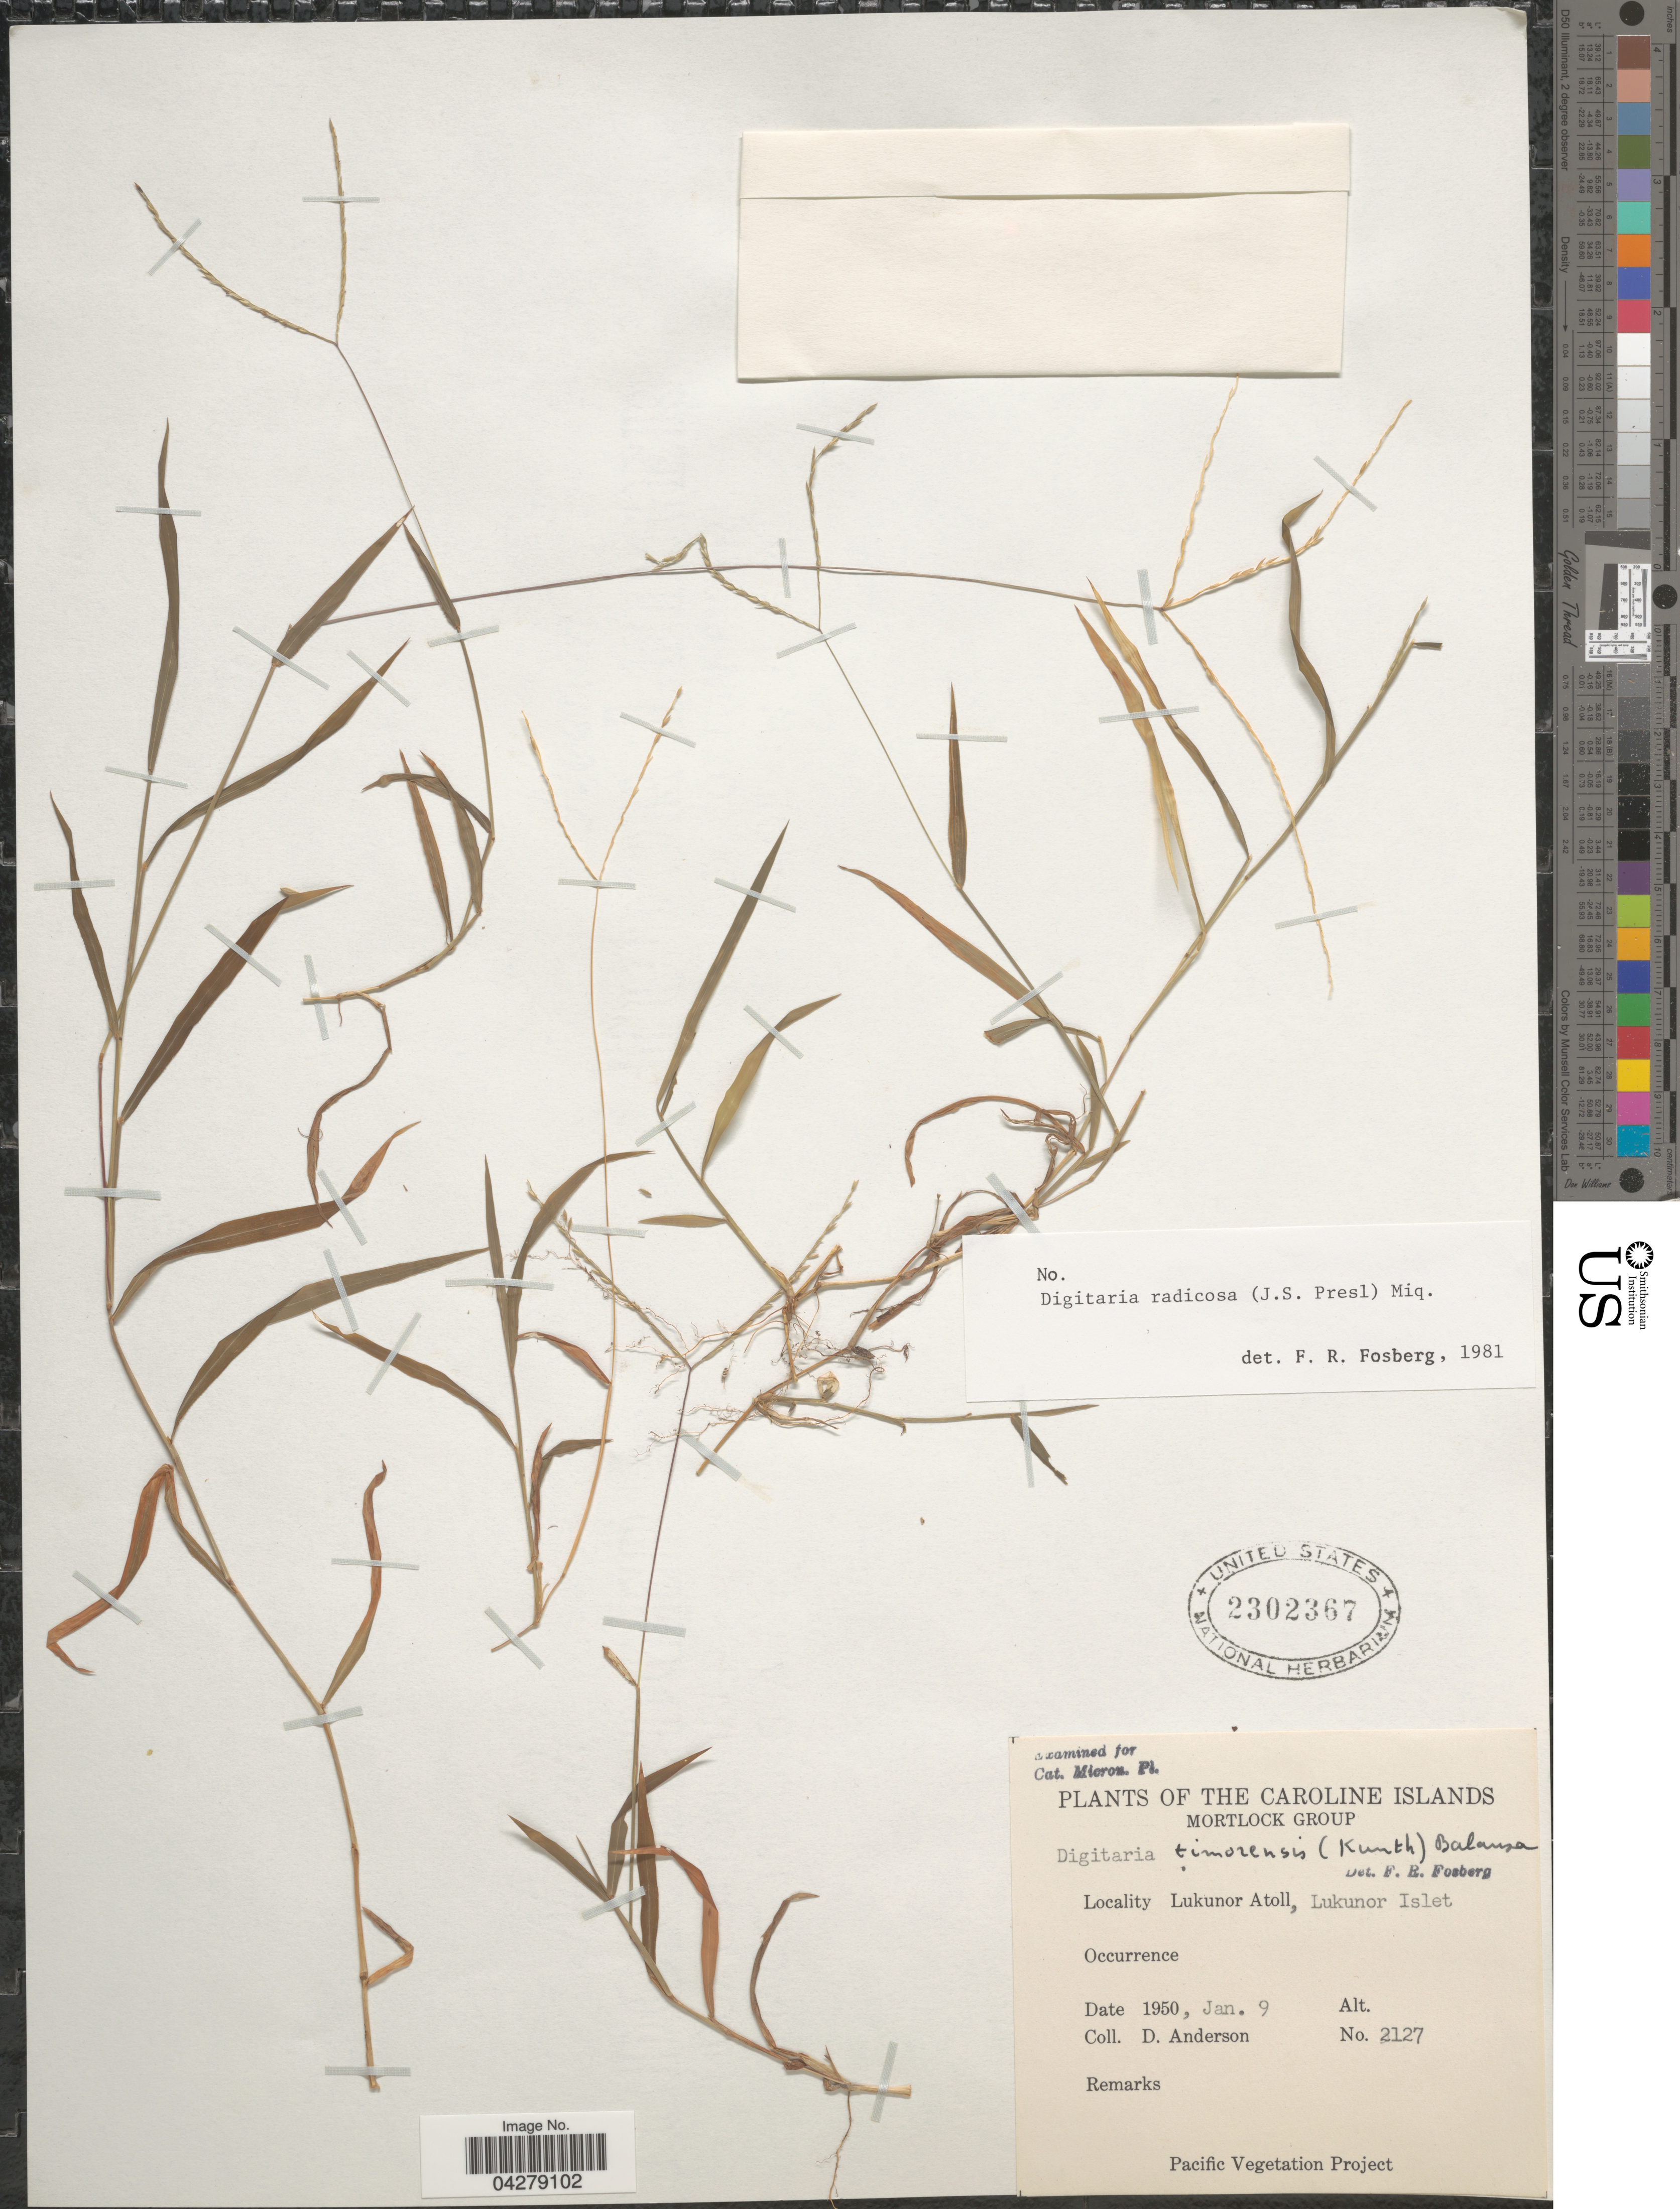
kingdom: Plantae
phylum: Tracheophyta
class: Liliopsida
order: Poales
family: Poaceae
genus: Digitaria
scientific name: Digitaria radicosa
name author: (J. Presl) Miq.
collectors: D. Anderson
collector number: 2127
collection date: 1950-01-09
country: Micronesia, Federated States of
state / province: Truk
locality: The Caroline Islands. Mortlock Group. Lukunor Atoll, Lukunor Islet.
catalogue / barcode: US 2302367